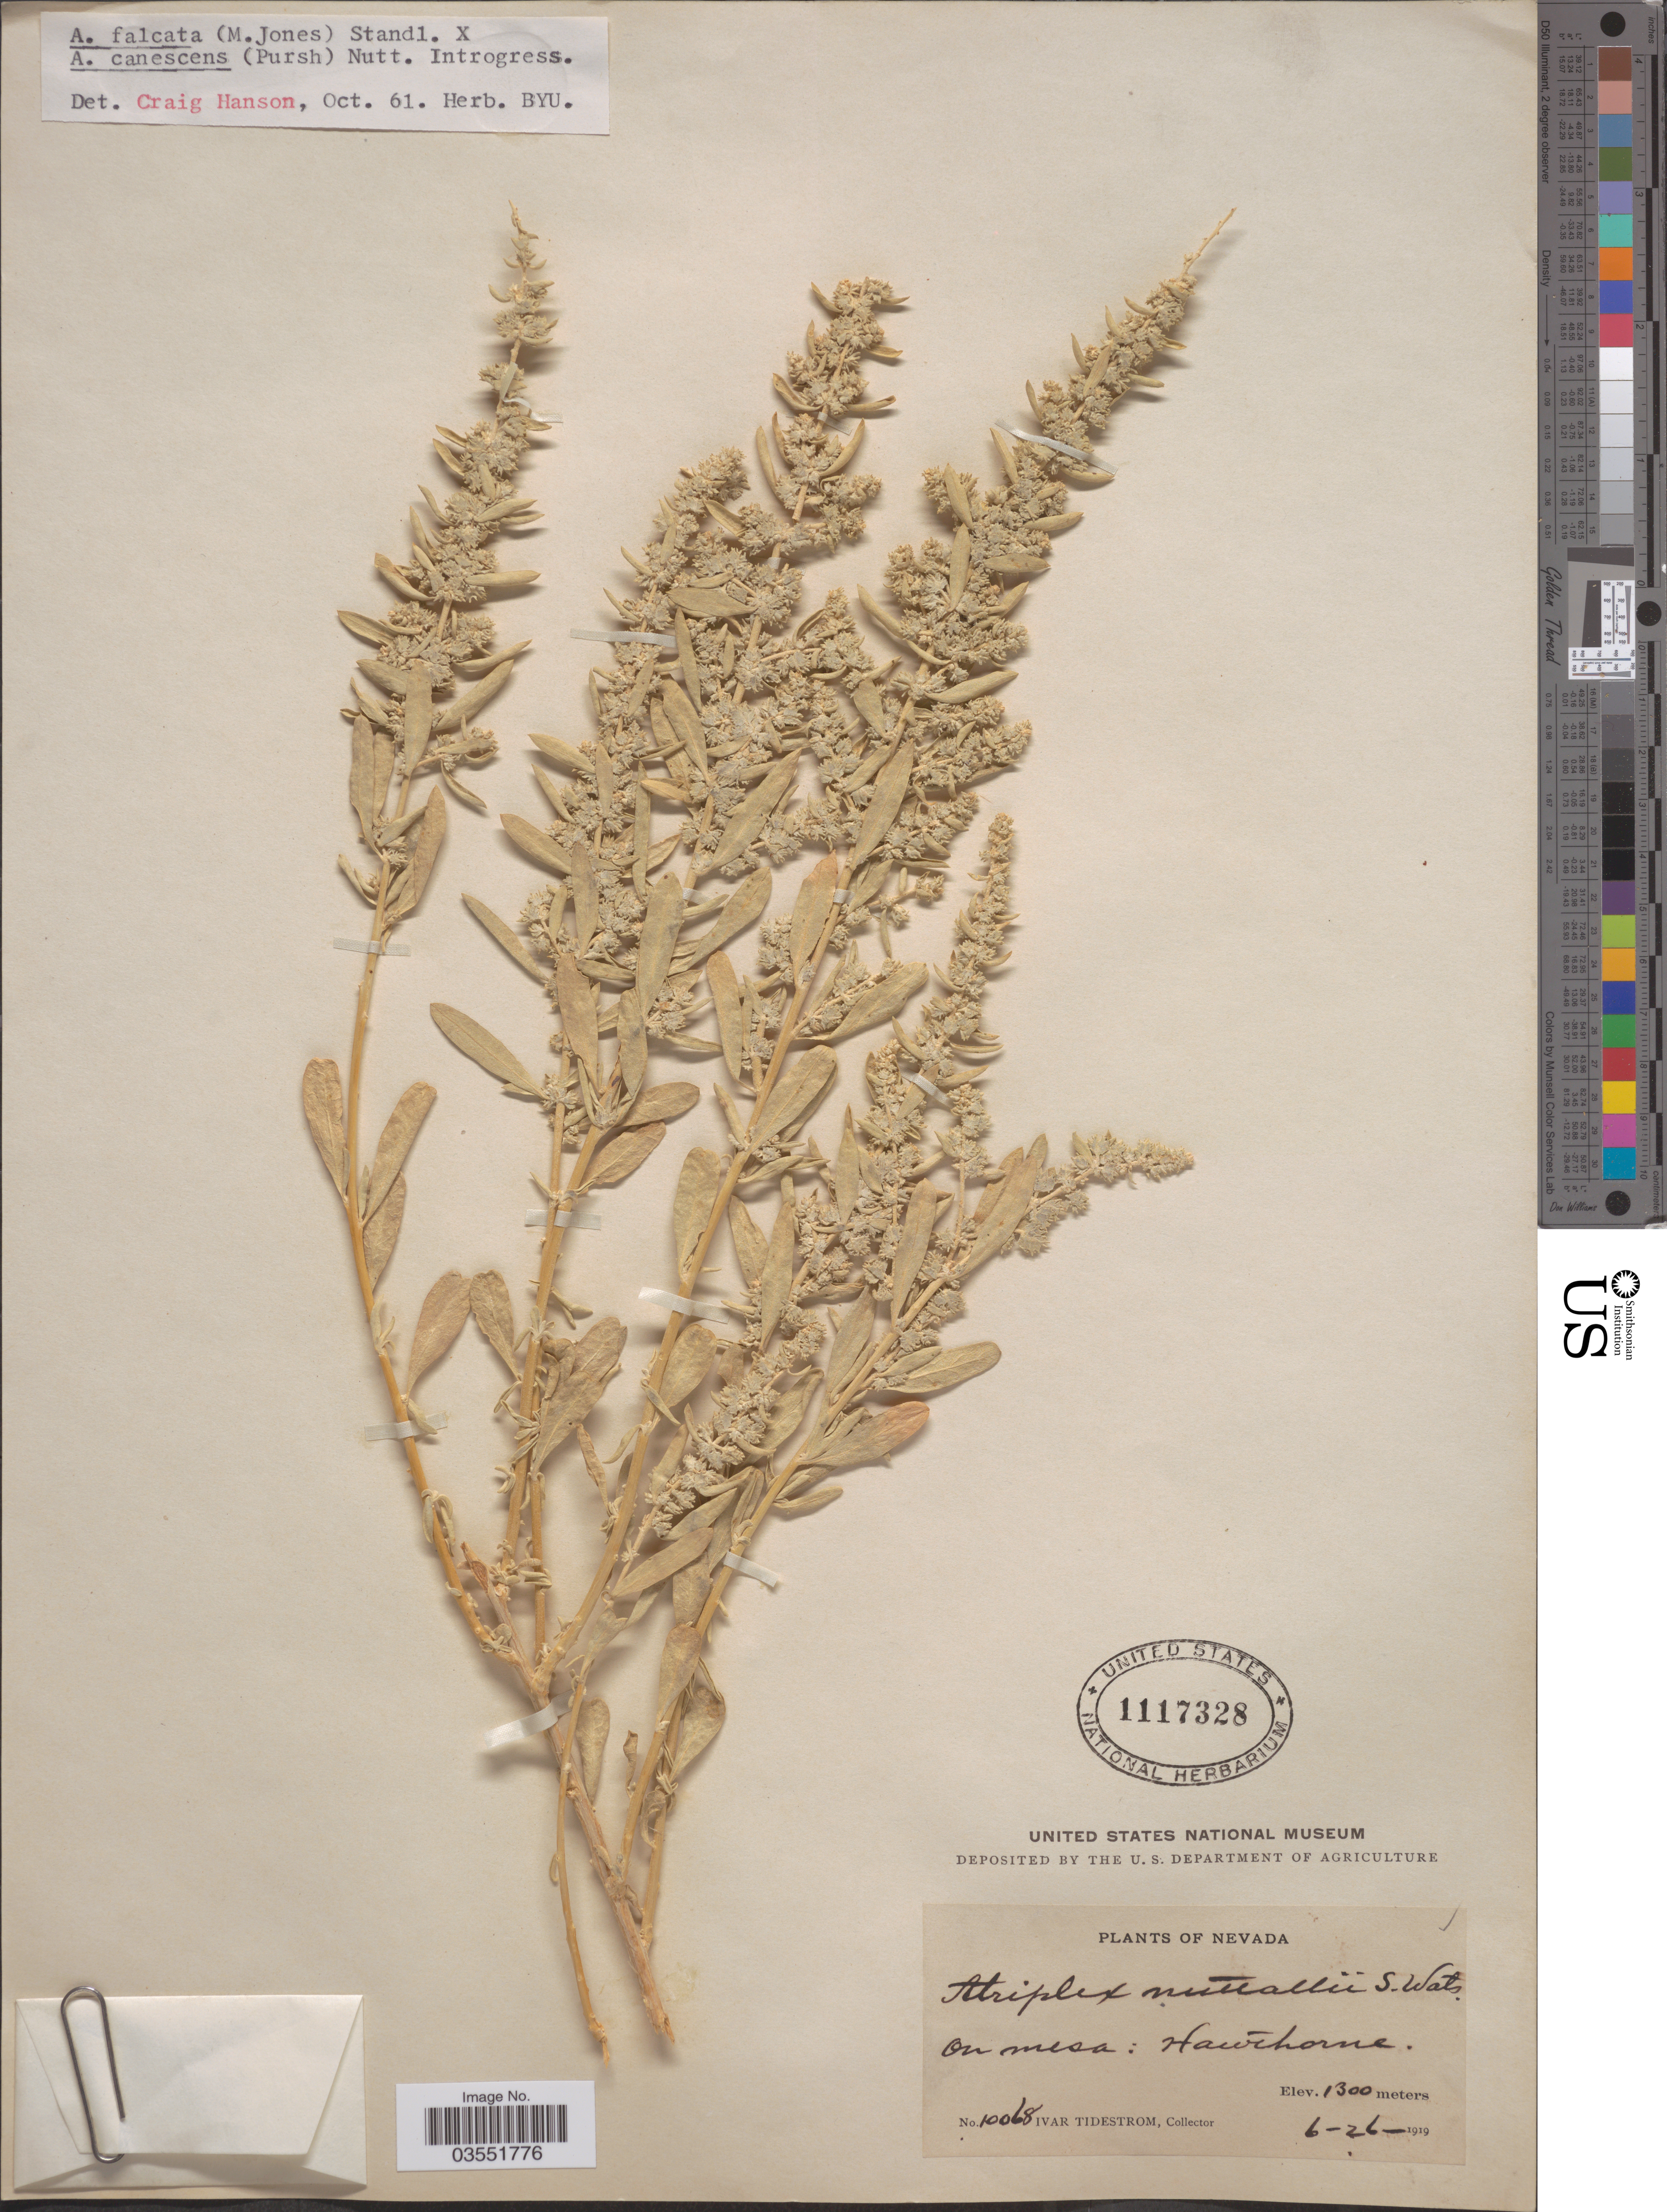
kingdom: Plantae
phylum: Tracheophyta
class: Magnoliopsida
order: Caryophyllales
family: Amaranthaceae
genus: Atriplex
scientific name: Atriplex falcata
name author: (M.E. Jones) Standl.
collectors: I. F. Tidestrom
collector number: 10068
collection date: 1919-06-26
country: United States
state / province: Nevada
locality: On mesa: Hawthorne.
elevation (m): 1300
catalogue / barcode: US 1117328